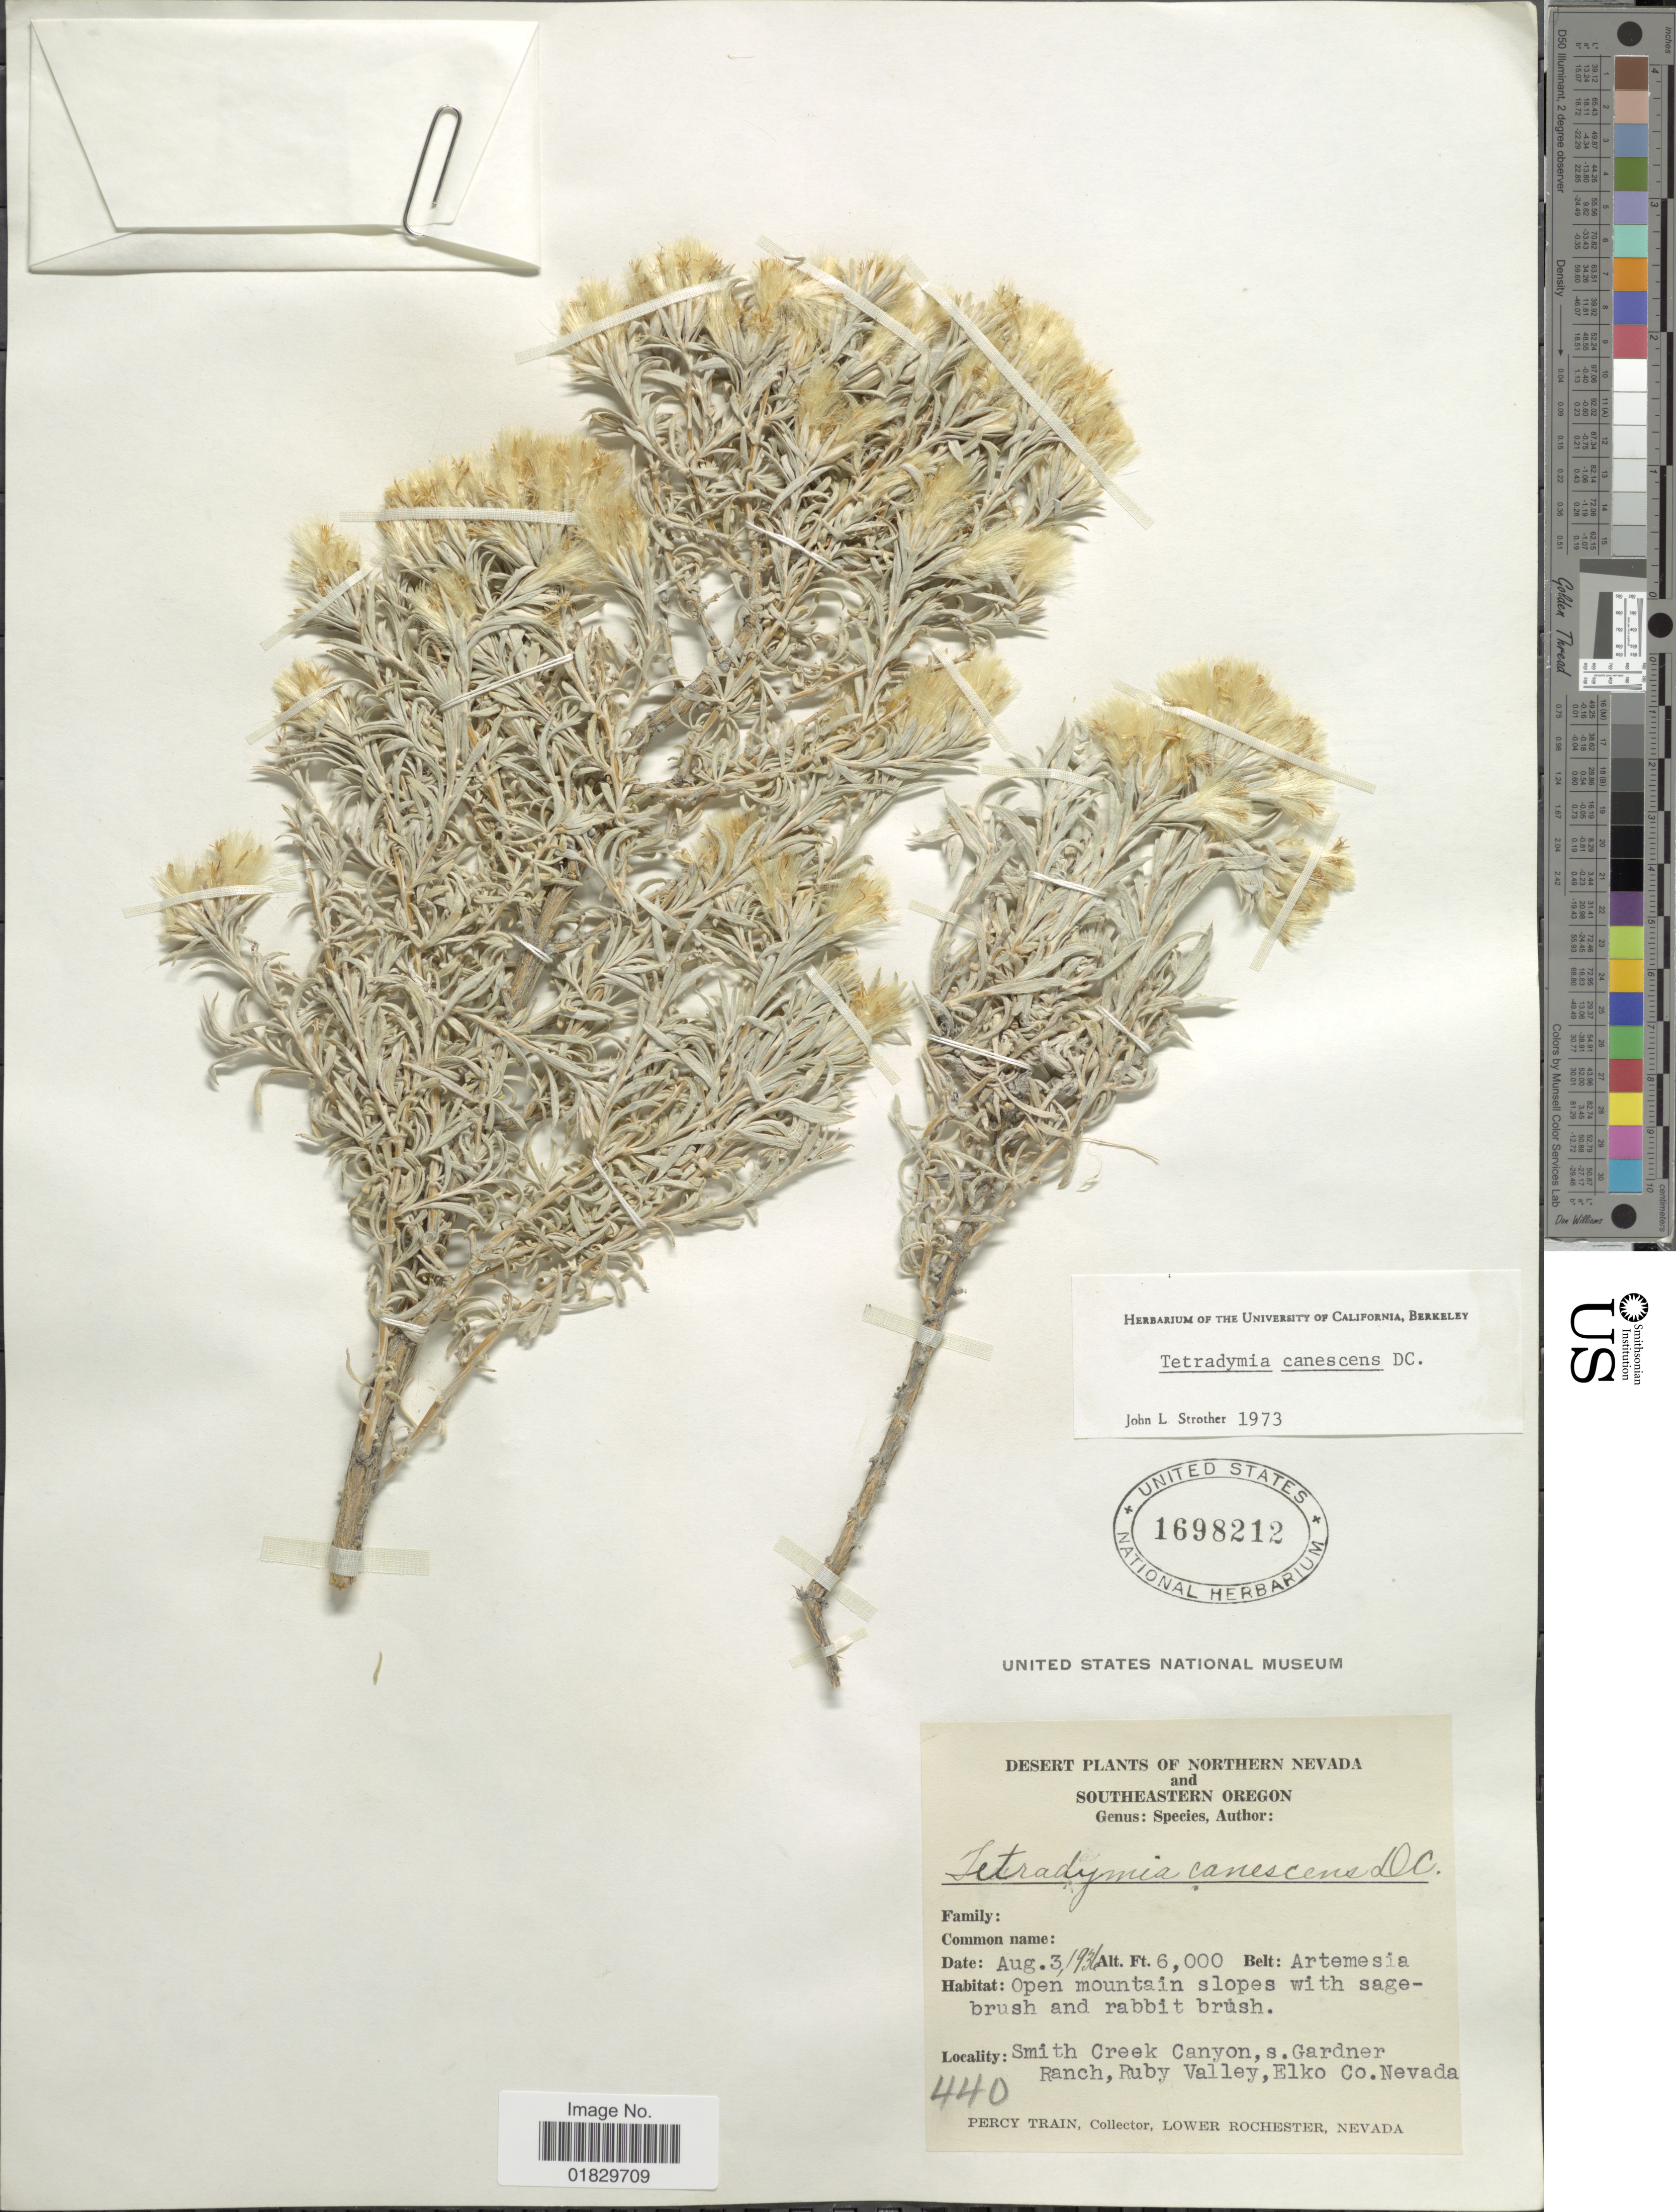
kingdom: Plantae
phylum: Tracheophyta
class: Magnoliopsida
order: Asterales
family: Asteraceae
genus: Tetradymia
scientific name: Tetradymia canescens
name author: DC.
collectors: P. Train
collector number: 440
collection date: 1931-08-03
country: United States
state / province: Nevada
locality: Desert plants of Northern Nevada and Southeastern Oregon. Smith Creek Canyon, s. Gardner Ranch, Ruby Valley, Elko Co. Nevada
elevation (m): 1829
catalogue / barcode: US 1698212